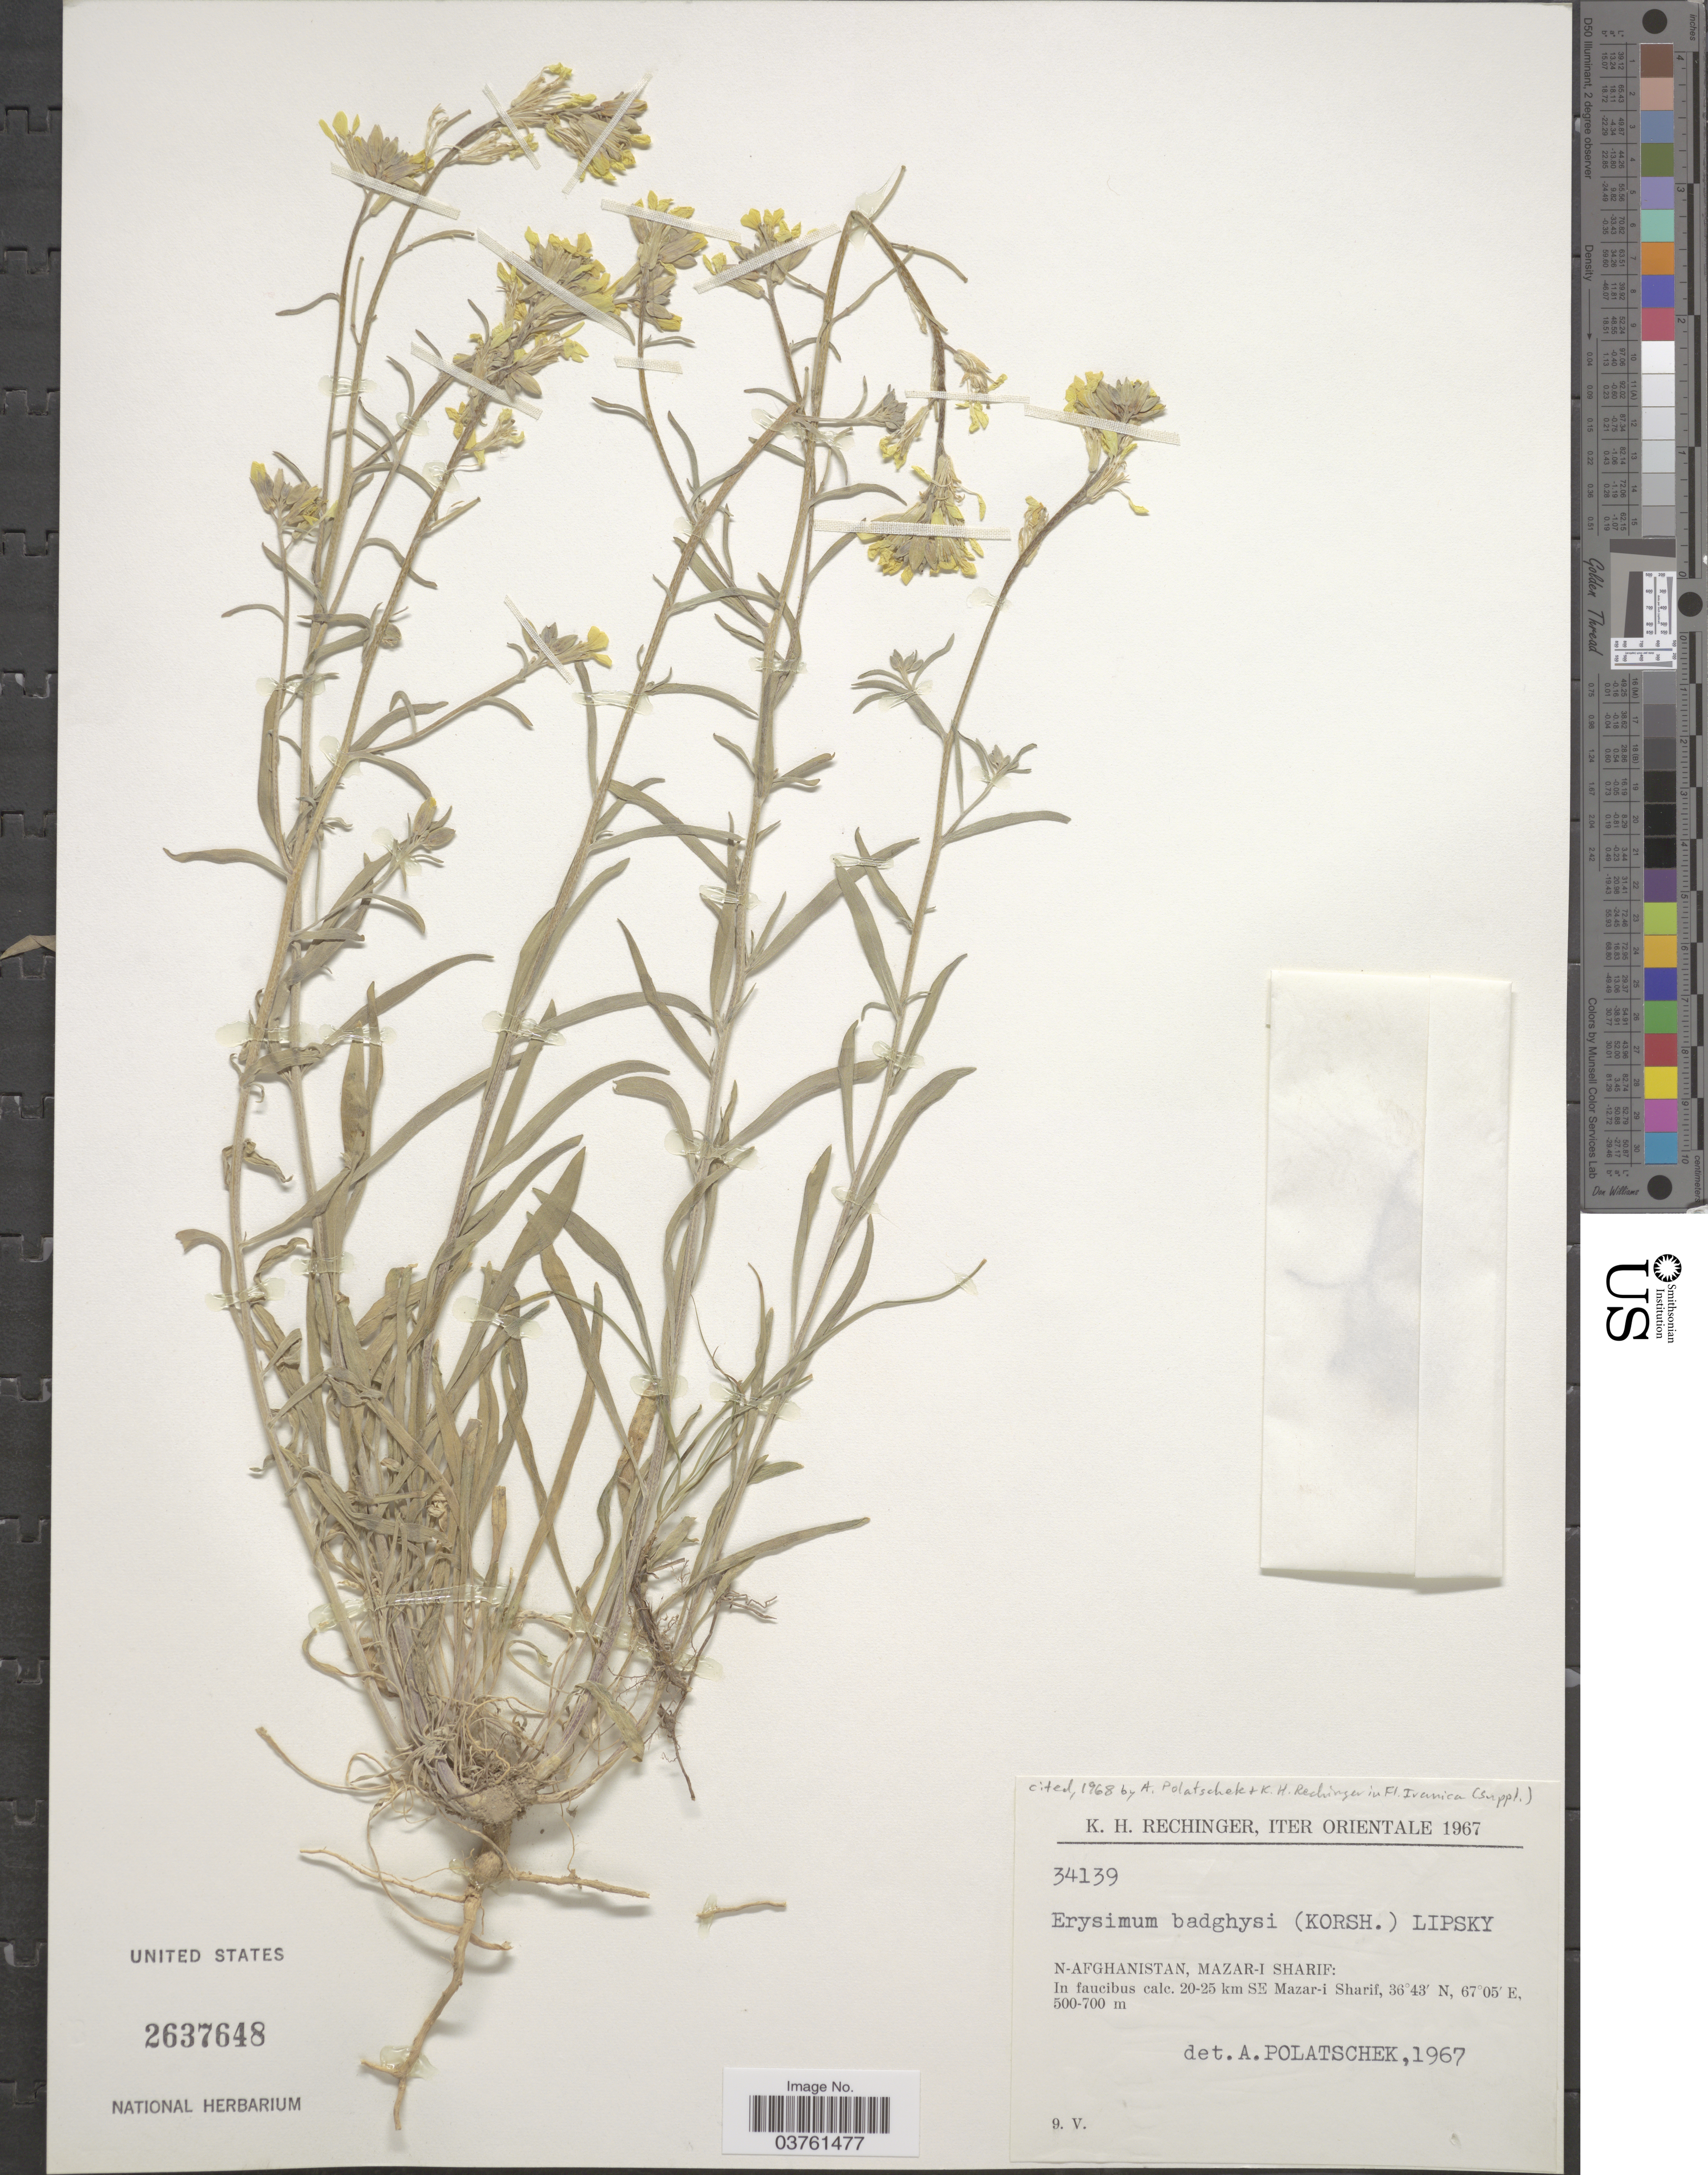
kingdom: Plantae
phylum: Tracheophyta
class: Magnoliopsida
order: Brassicales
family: Brassicaceae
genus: Erysimum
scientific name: Erysimum badghisi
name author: (Korsh.) Lipsky ex N. Busch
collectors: K. H. Rechinger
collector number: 34139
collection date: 1967-05-09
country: Afghanistan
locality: Iter Orientale. N-Afghanistan, Mazar-I Sharif: In faucibus calc. 20-25 km SE Mazar-i Sharif.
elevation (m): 500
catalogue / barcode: US 2637648